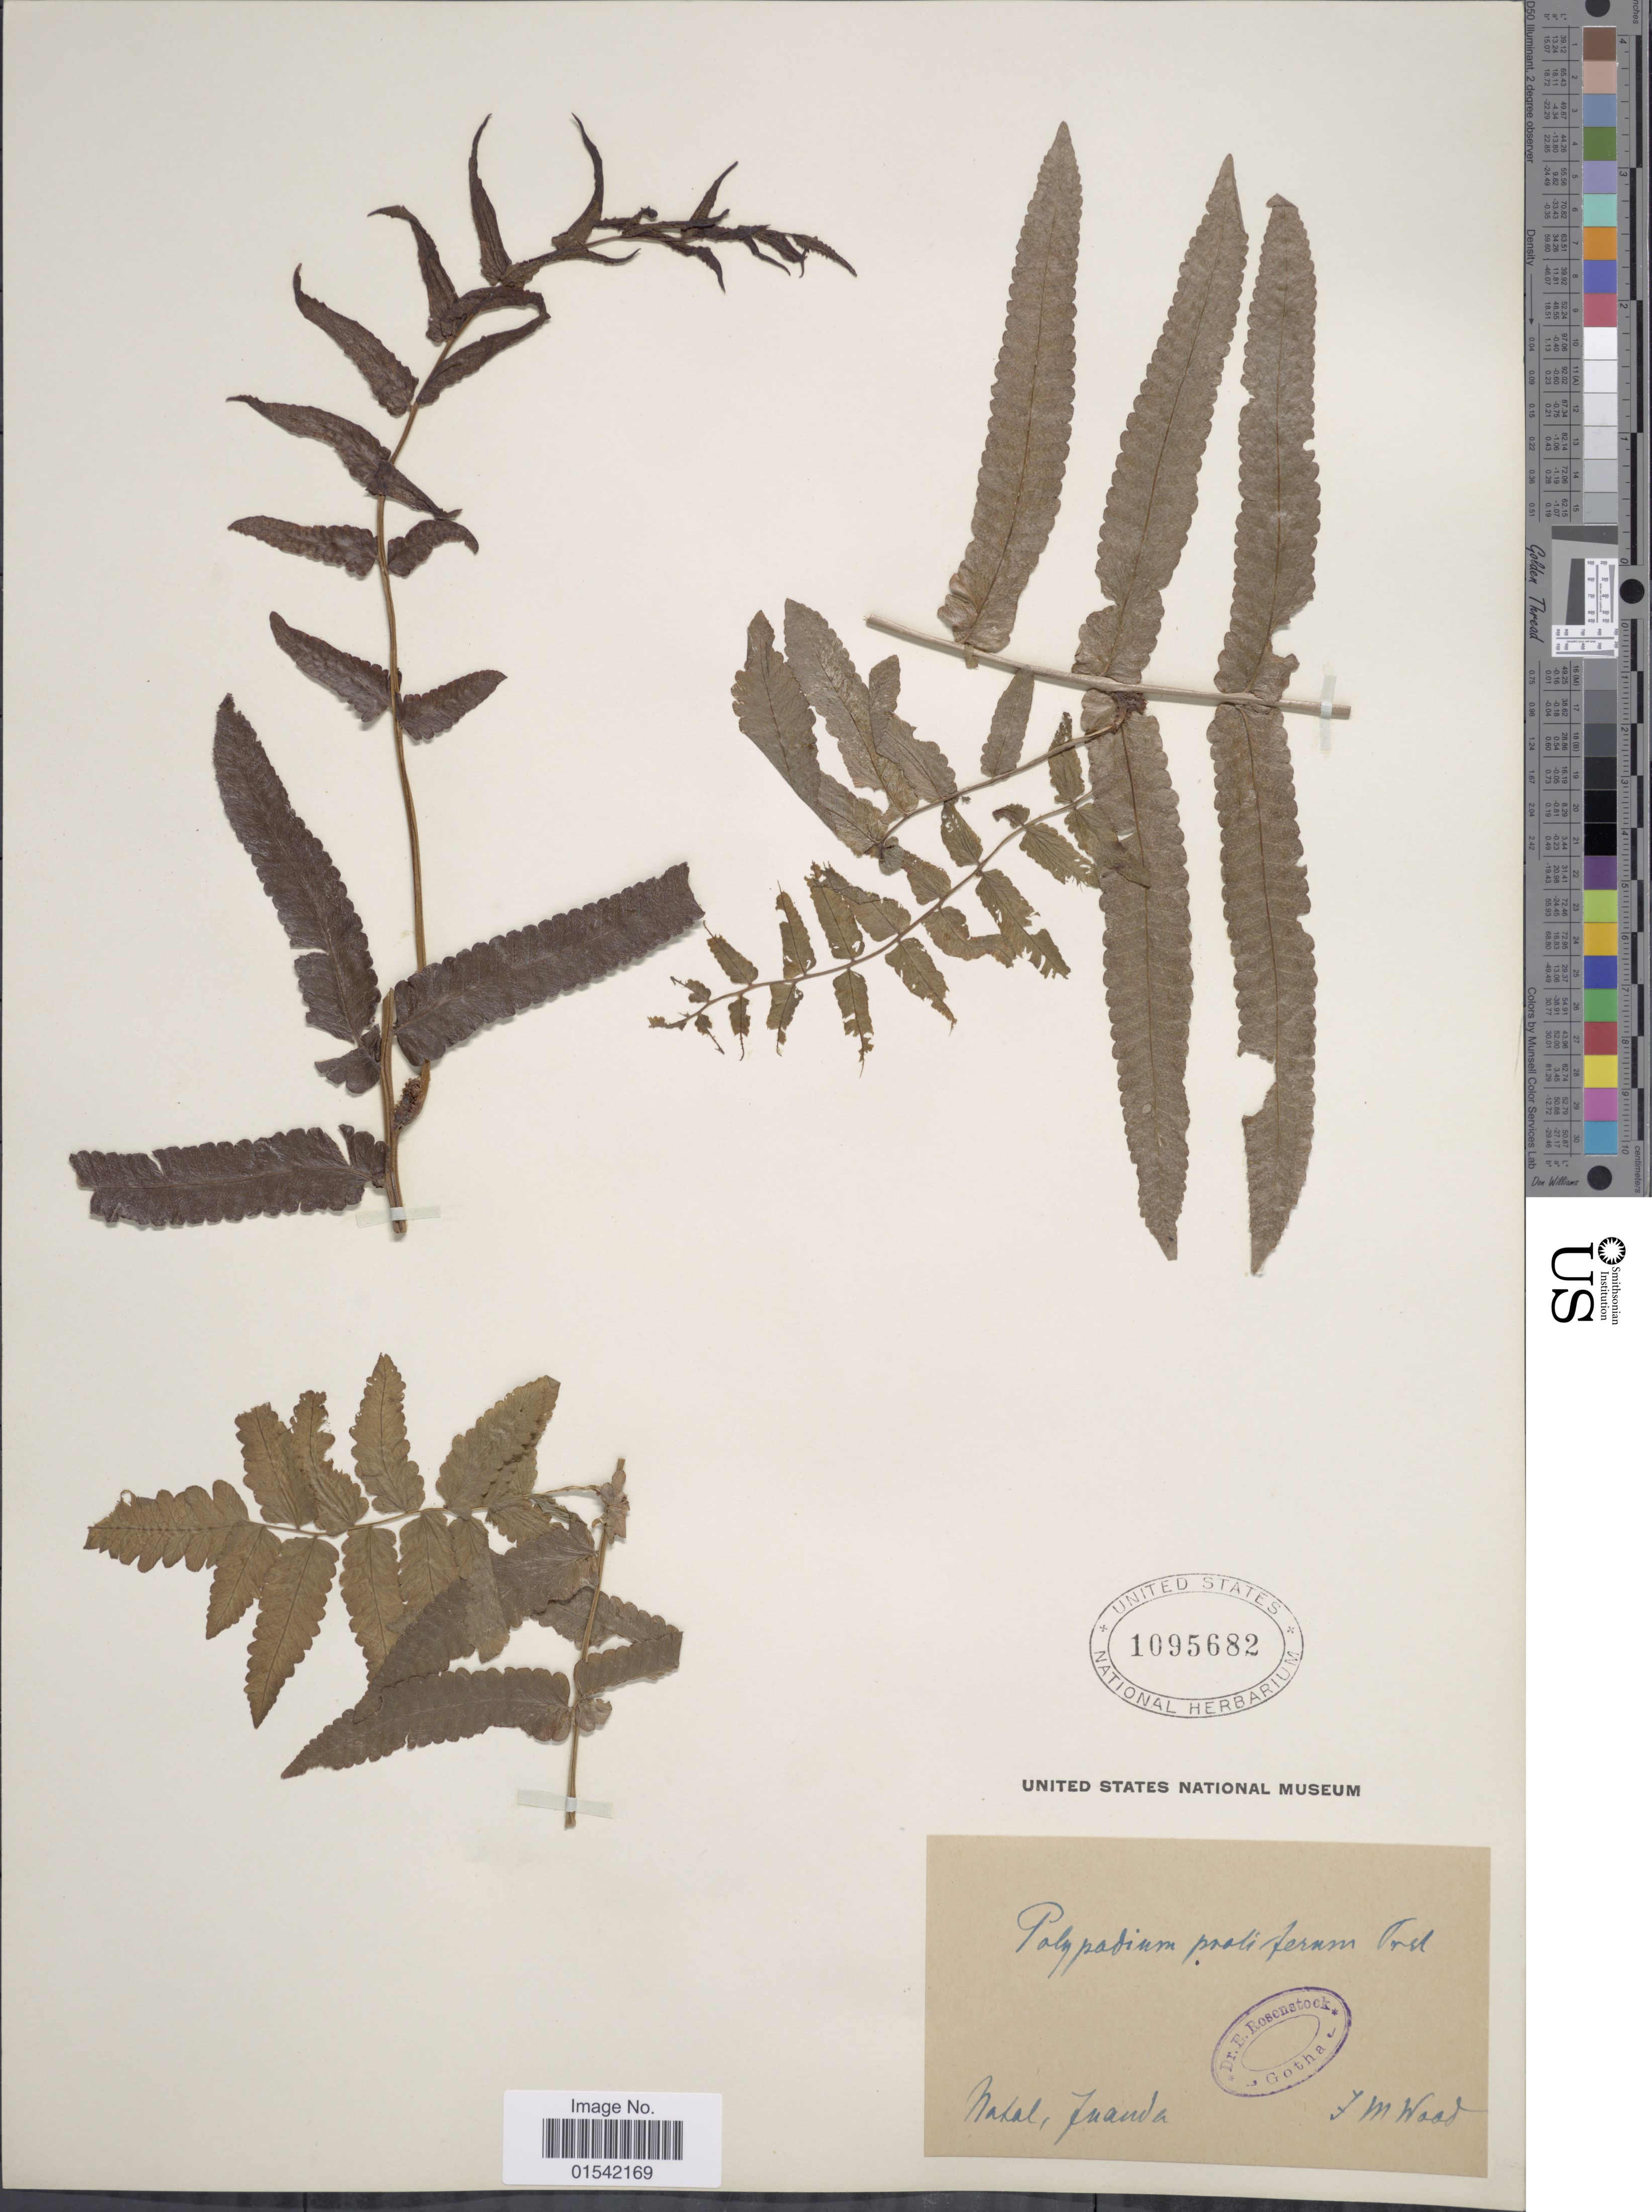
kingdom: Plantae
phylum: Tracheophyta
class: Polypodiopsida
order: Polypodiales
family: Thelypteridaceae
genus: Ampelopteris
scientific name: Ampelopteris prolifera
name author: (Retz.) Copel.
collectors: J. M. Wood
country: South Africa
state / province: KwaZulu-Natal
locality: Natal, Inanda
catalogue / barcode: US 1095682